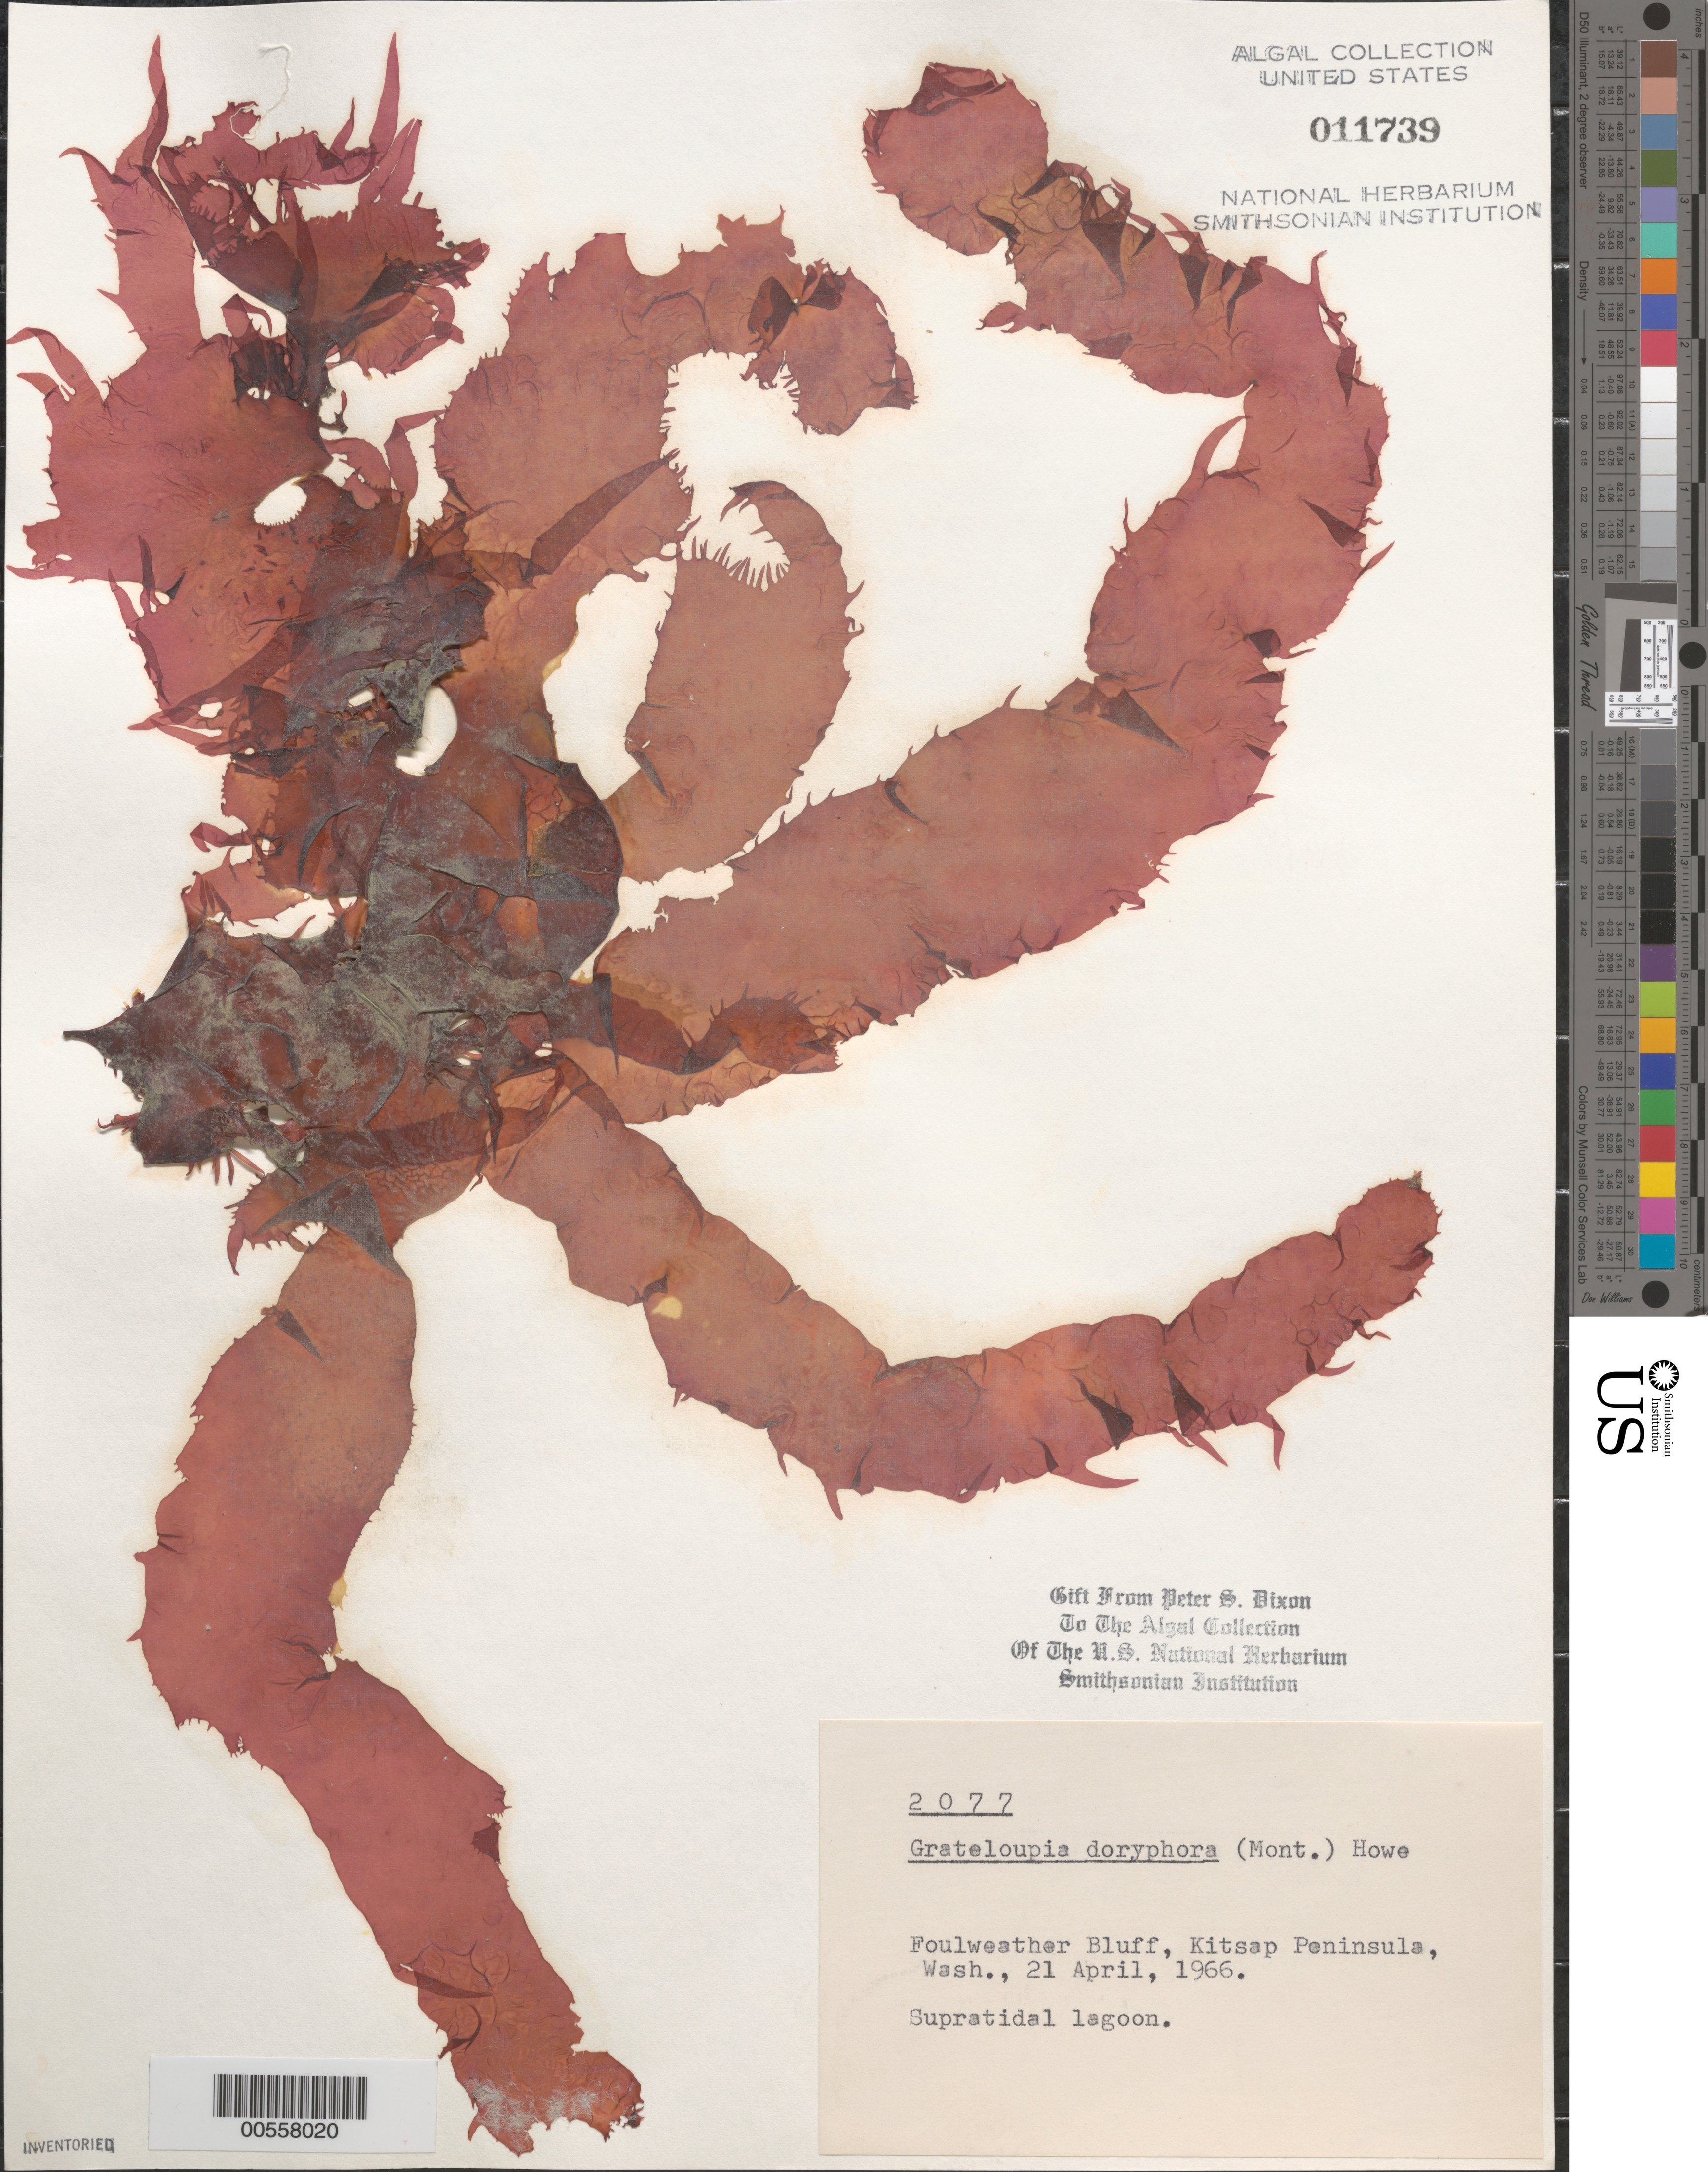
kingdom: Plantae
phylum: Rhodophyta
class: Florideophyceae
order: Halymeniales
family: Halymeniaceae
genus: Grateloupia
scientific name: Grateloupia doryphora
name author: (Mont.) Howe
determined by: Dixon, P. S.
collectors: P. S. Dixon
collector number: PSD 2077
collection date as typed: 21 Apr 1966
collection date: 1966-04-21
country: United States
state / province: Washington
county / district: Kitsap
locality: Foulweather Bluff, Kitsap Peninsula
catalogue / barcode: US 11739